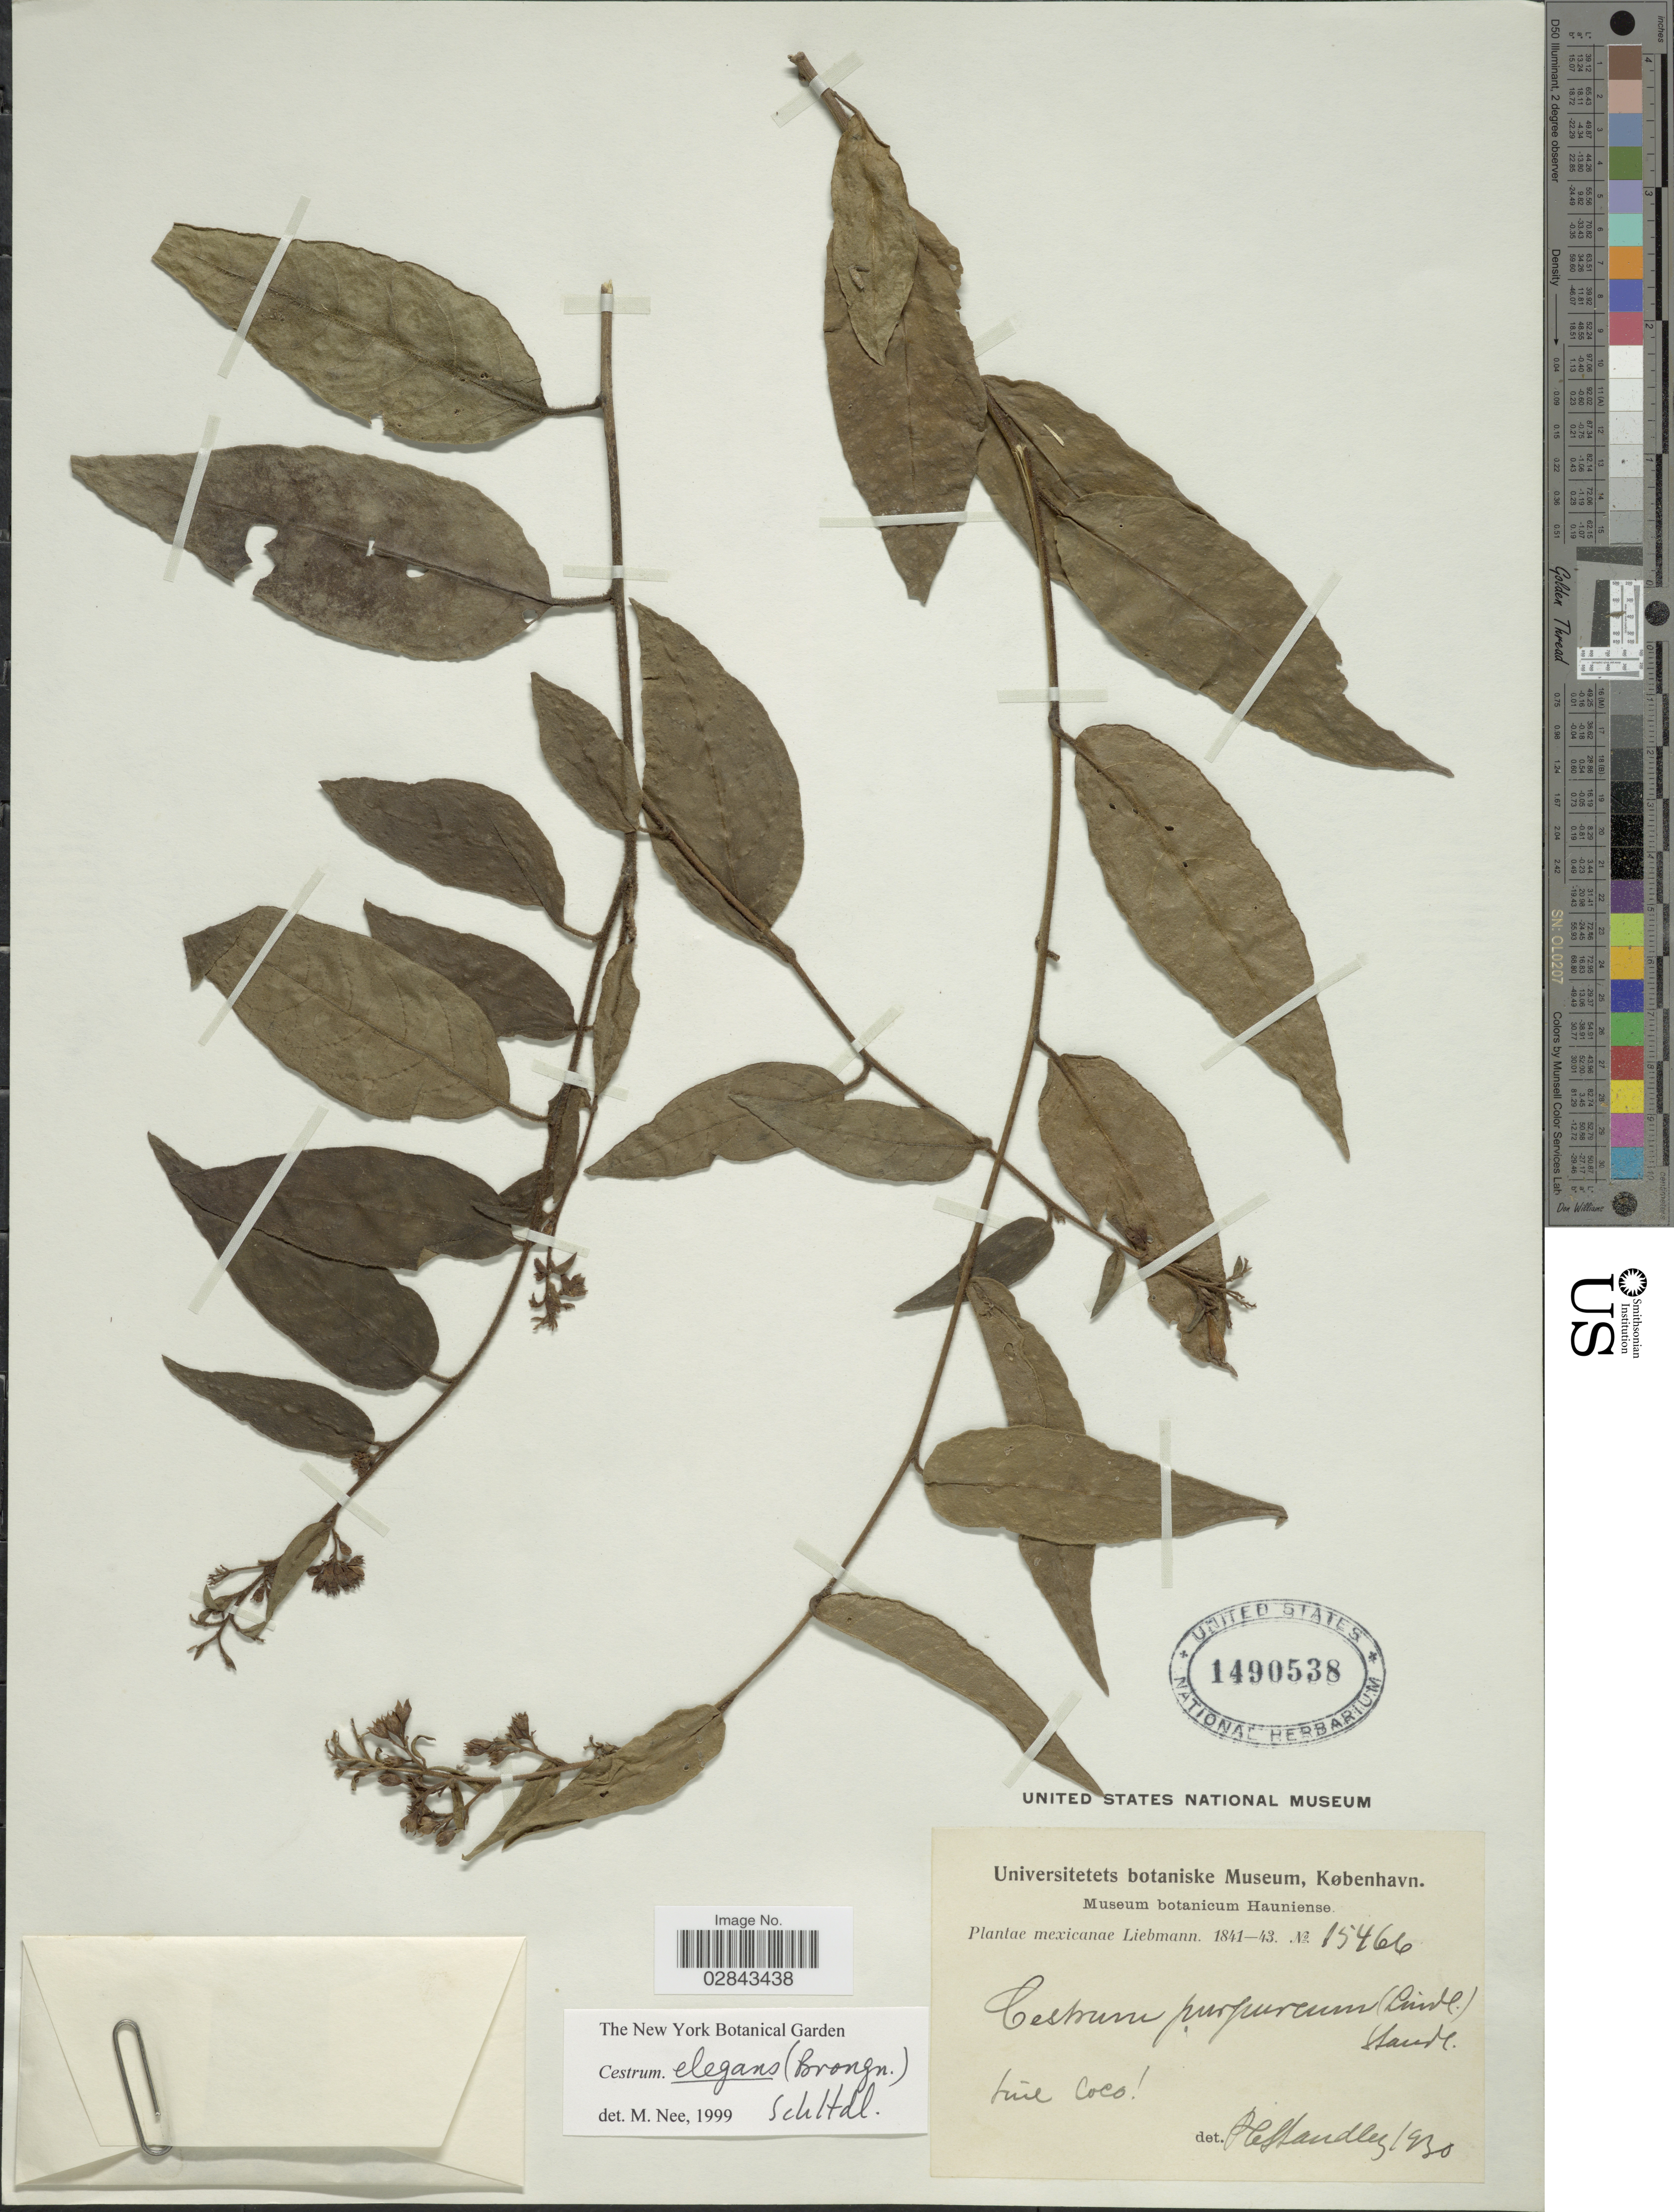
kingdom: Plantae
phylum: Tracheophyta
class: Magnoliopsida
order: Solanales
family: Solanaceae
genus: Cestrum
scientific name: Cestrum elegans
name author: (Brongn.) Schltdl.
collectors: Liebmann, --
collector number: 15466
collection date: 1841/1843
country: Mexico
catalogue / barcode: US 1490538